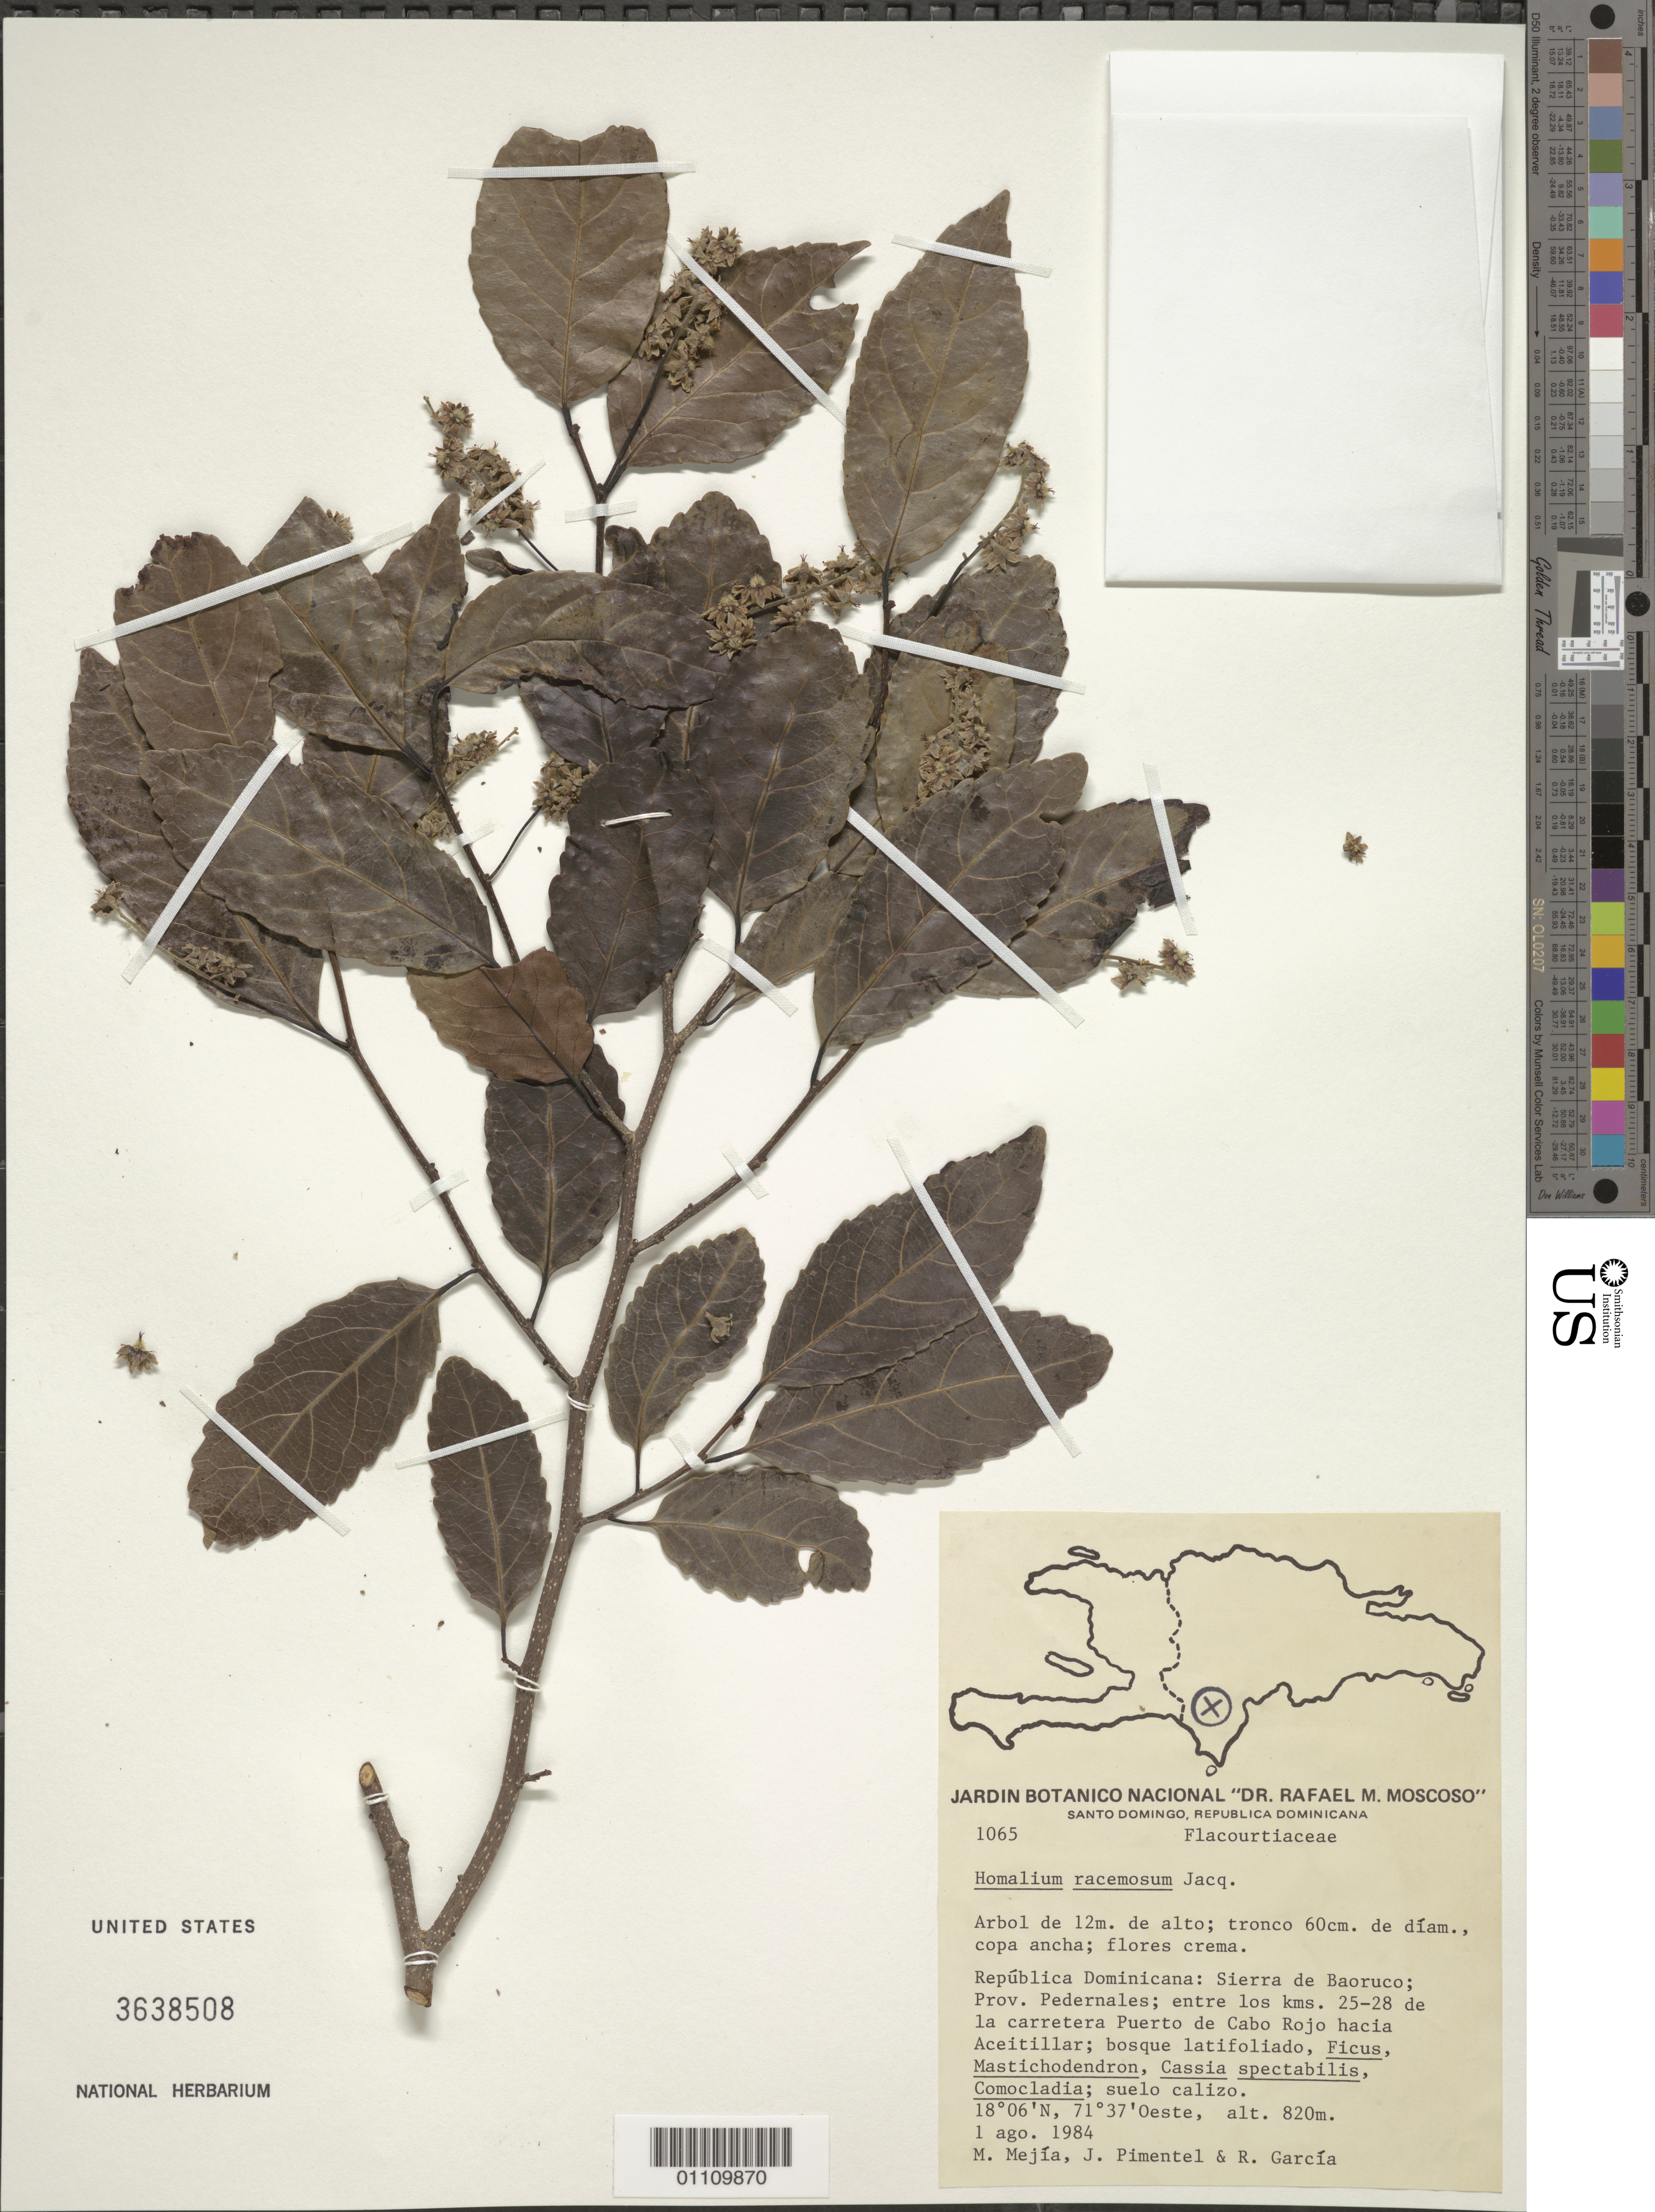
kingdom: Plantae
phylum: Tracheophyta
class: Magnoliopsida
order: Malpighiales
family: Salicaceae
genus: Homalium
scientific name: Homalium racemosum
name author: Jacq.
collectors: M. Mejia, J. Pimentel & R. G. García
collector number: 1065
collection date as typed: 01 Aug 1984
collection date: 1984-08-01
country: Dominican Republic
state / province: Pedernales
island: Hispaniola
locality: Sierra de Baoruco, entre los km 25-28 de la carretera Puerto de Cabo Rojo hacia Aceitillar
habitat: Bosque latifoliado, Ficus, Mastichodendron, Cassia spectabilis, Comocladia; suelo calizo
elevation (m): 820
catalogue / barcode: US 3638508